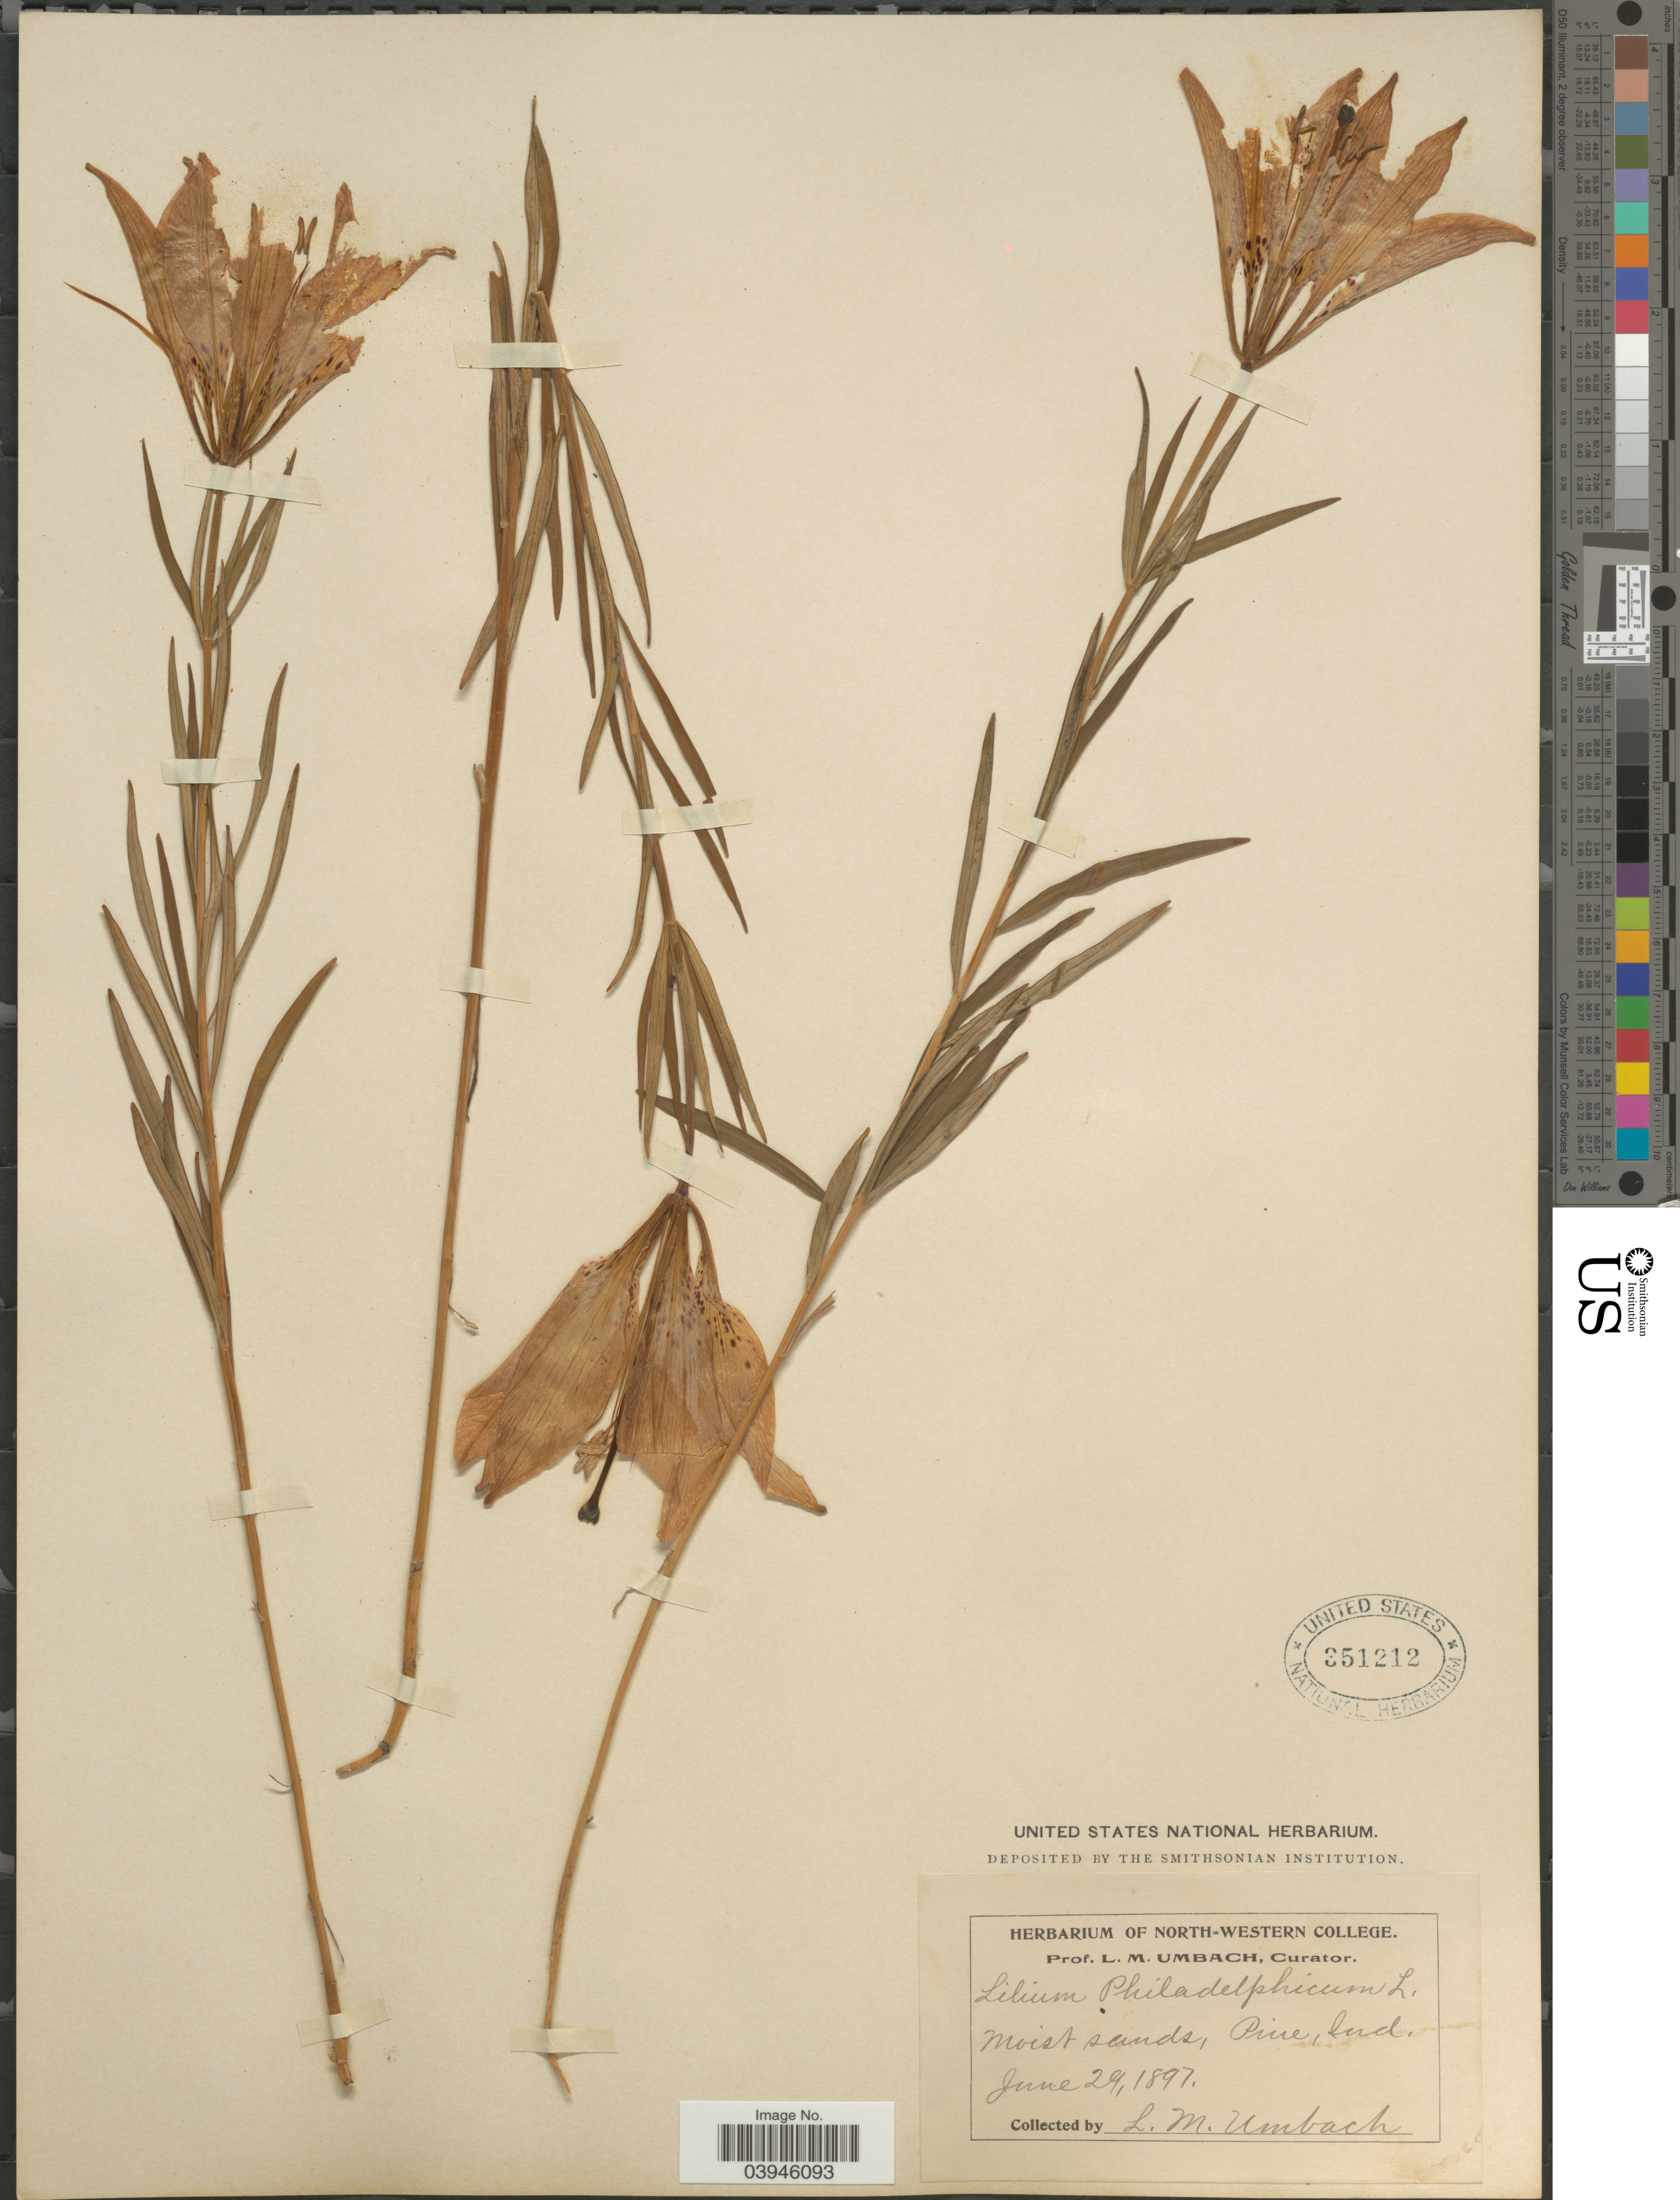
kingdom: Plantae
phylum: Tracheophyta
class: Liliopsida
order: Liliales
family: Liliaceae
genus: Lilium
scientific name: Lilium philadelphicum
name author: L.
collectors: L. M. Umbach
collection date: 1897-06-29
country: United States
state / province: Indiana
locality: Pine.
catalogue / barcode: US 351212